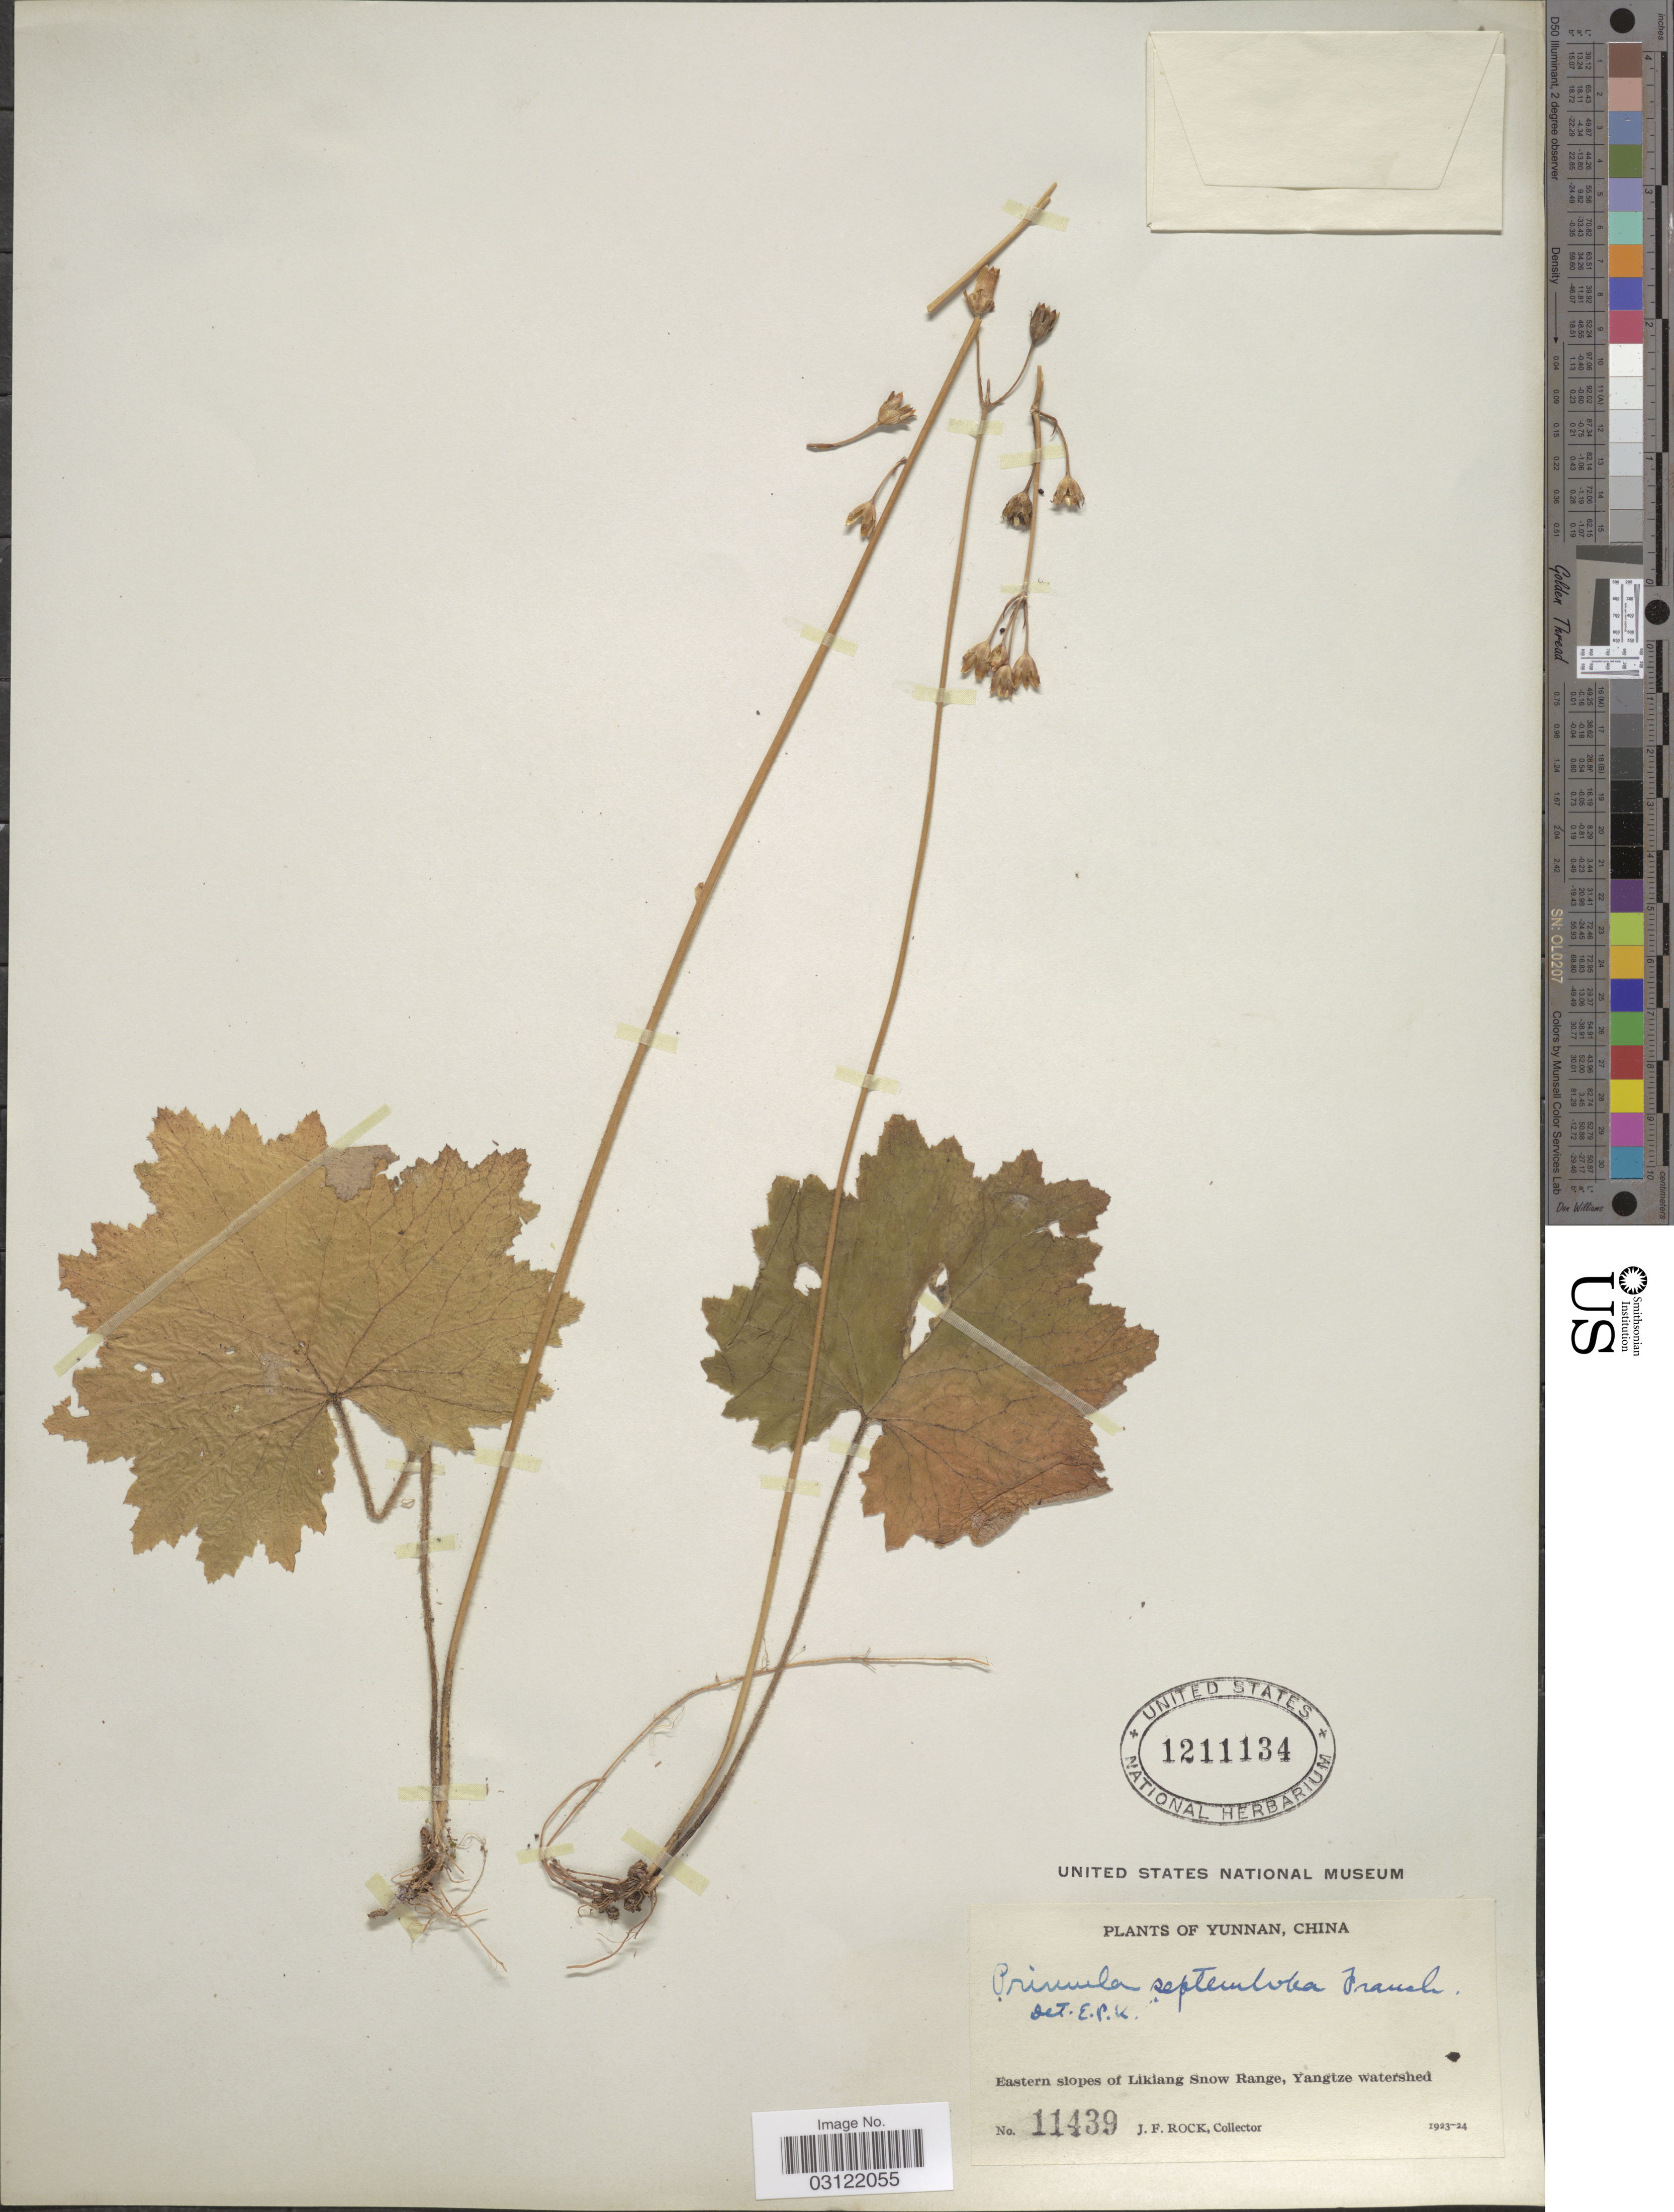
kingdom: Plantae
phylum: Tracheophyta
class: Magnoliopsida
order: Ericales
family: Primulaceae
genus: Primula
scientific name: Primula septemloba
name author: Franch.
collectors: J. Rock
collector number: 11439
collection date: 1923/1924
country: China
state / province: Yunnan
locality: Eastern slopes of Likiang Snow Range, Yangtze watershed.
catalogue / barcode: US 1211134